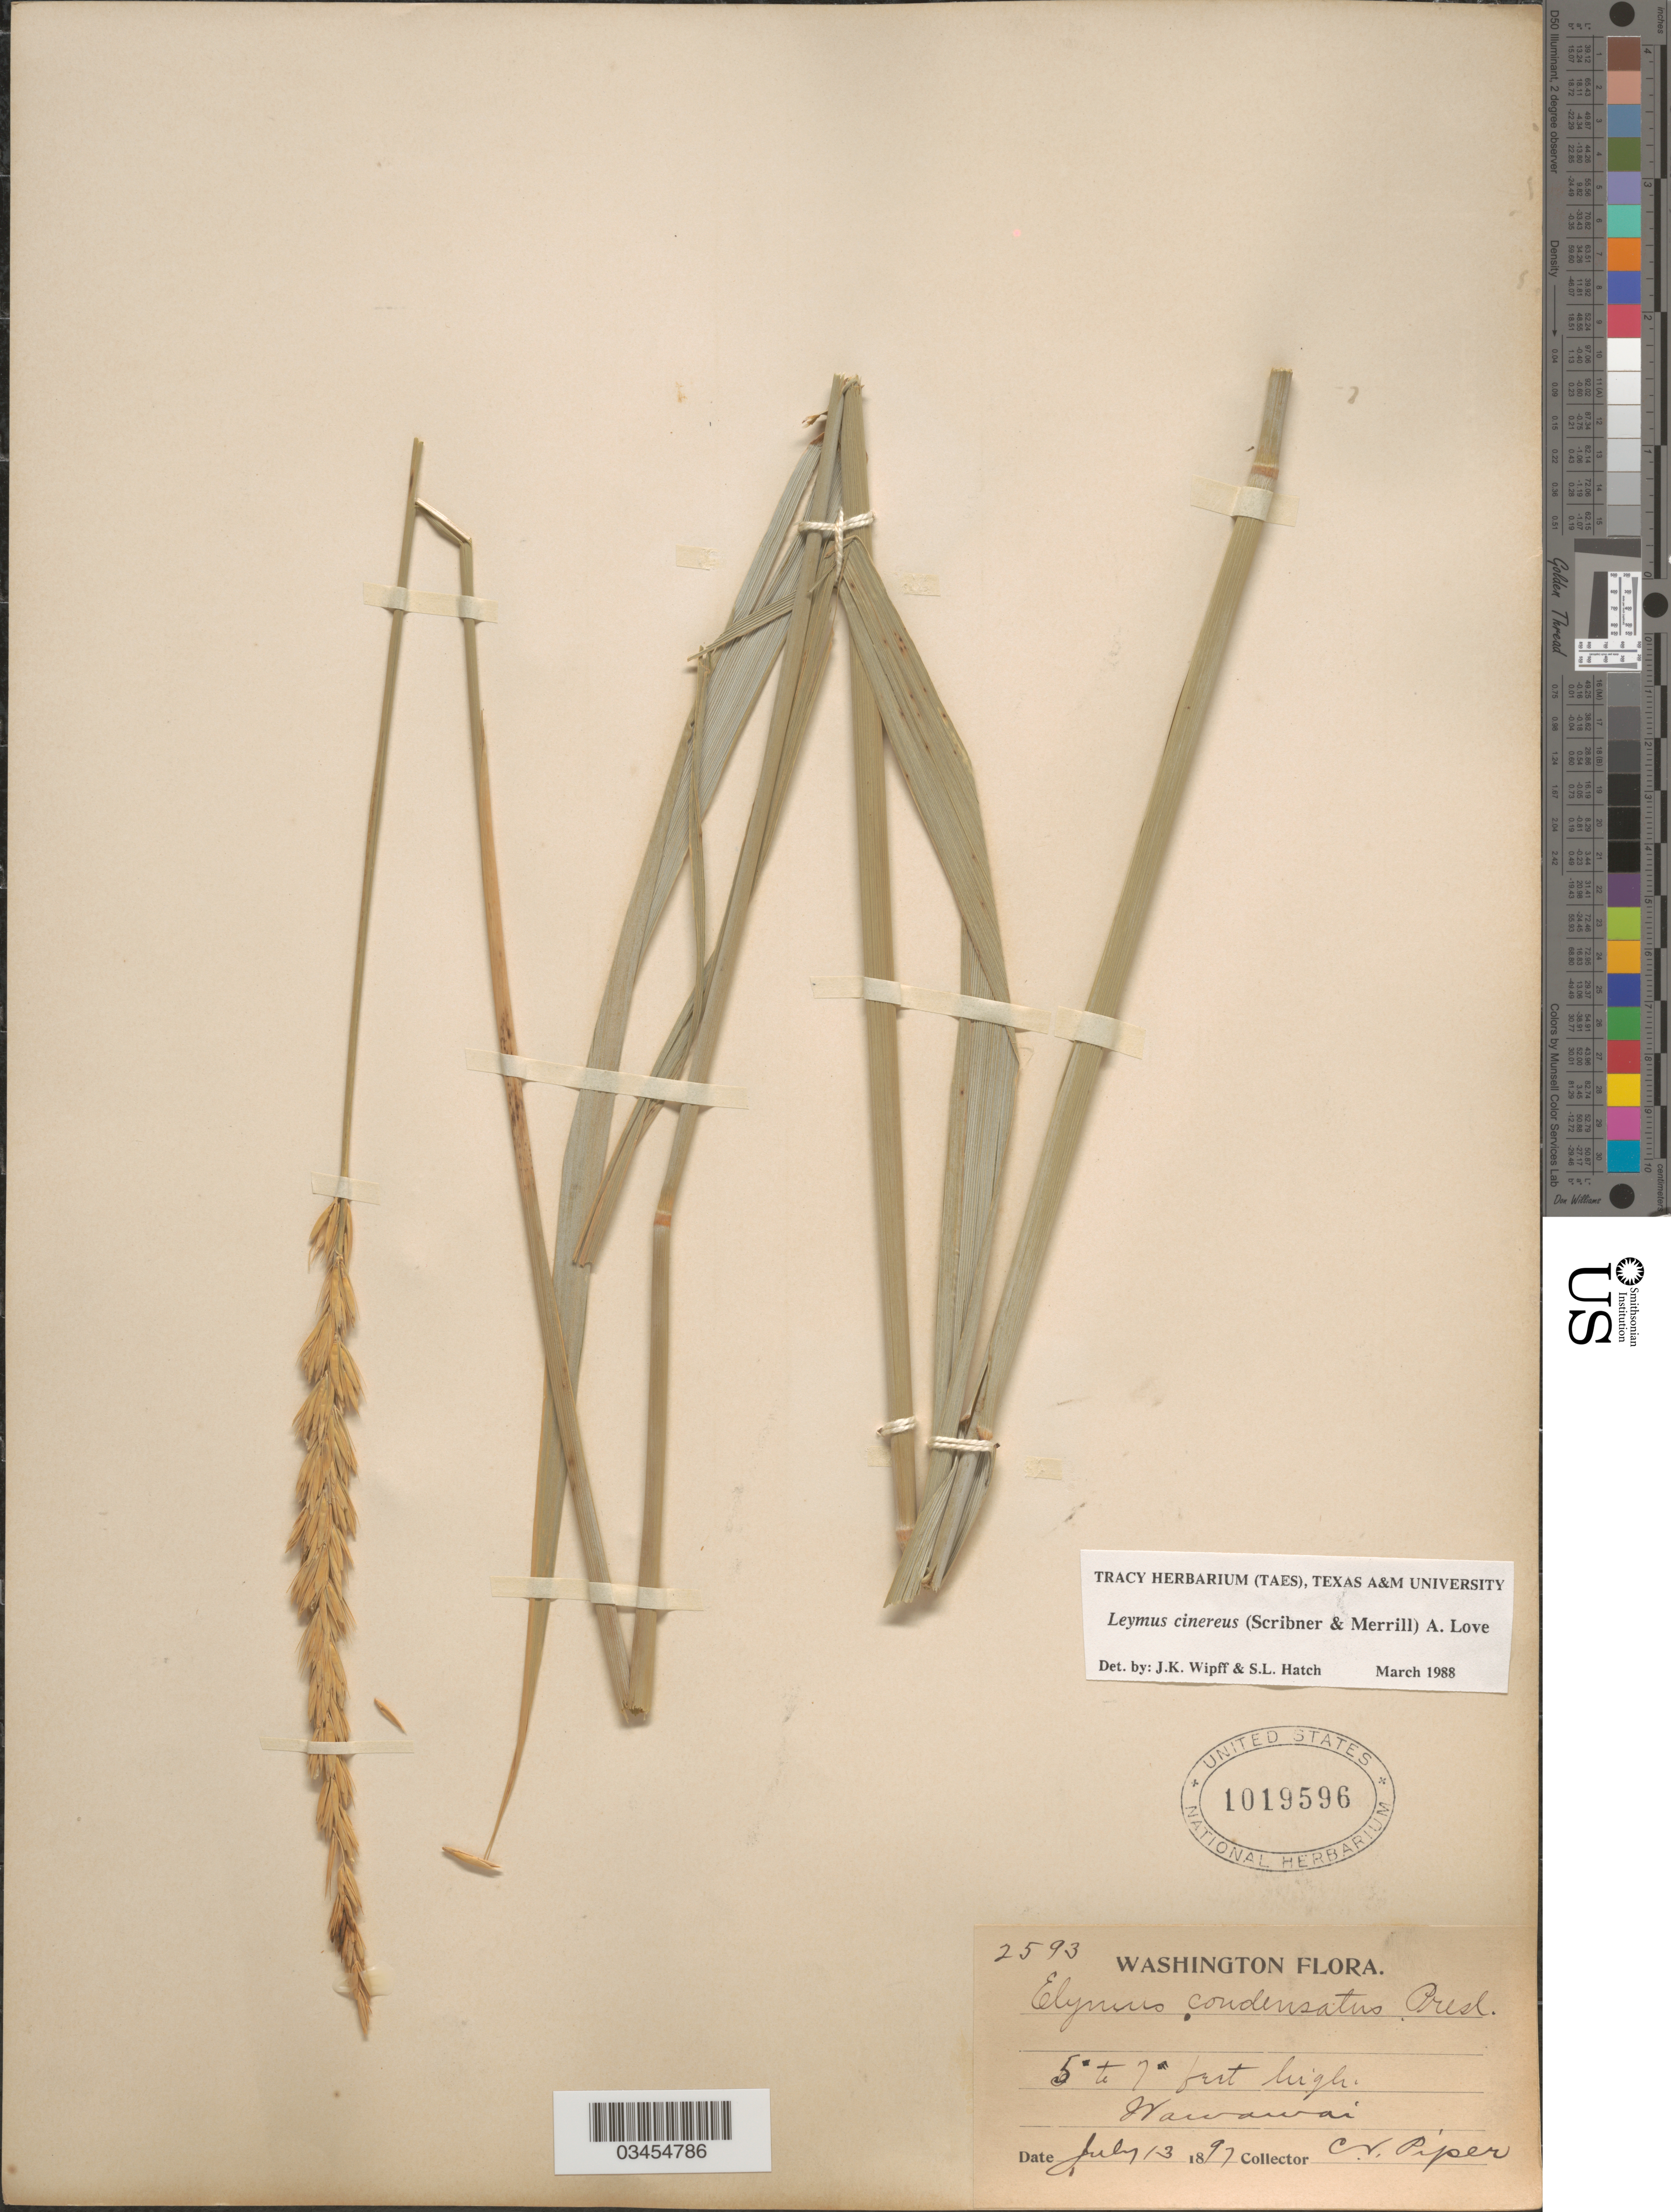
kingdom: Plantae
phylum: Tracheophyta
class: Liliopsida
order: Poales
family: Poaceae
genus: Leymus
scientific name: Leymus cinereus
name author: (Scribn. & Merr.) Á. Löve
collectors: C. V. Piper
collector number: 2593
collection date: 1897-07-13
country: United States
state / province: Washington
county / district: Whitman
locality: Wawawai.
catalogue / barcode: US 1019596